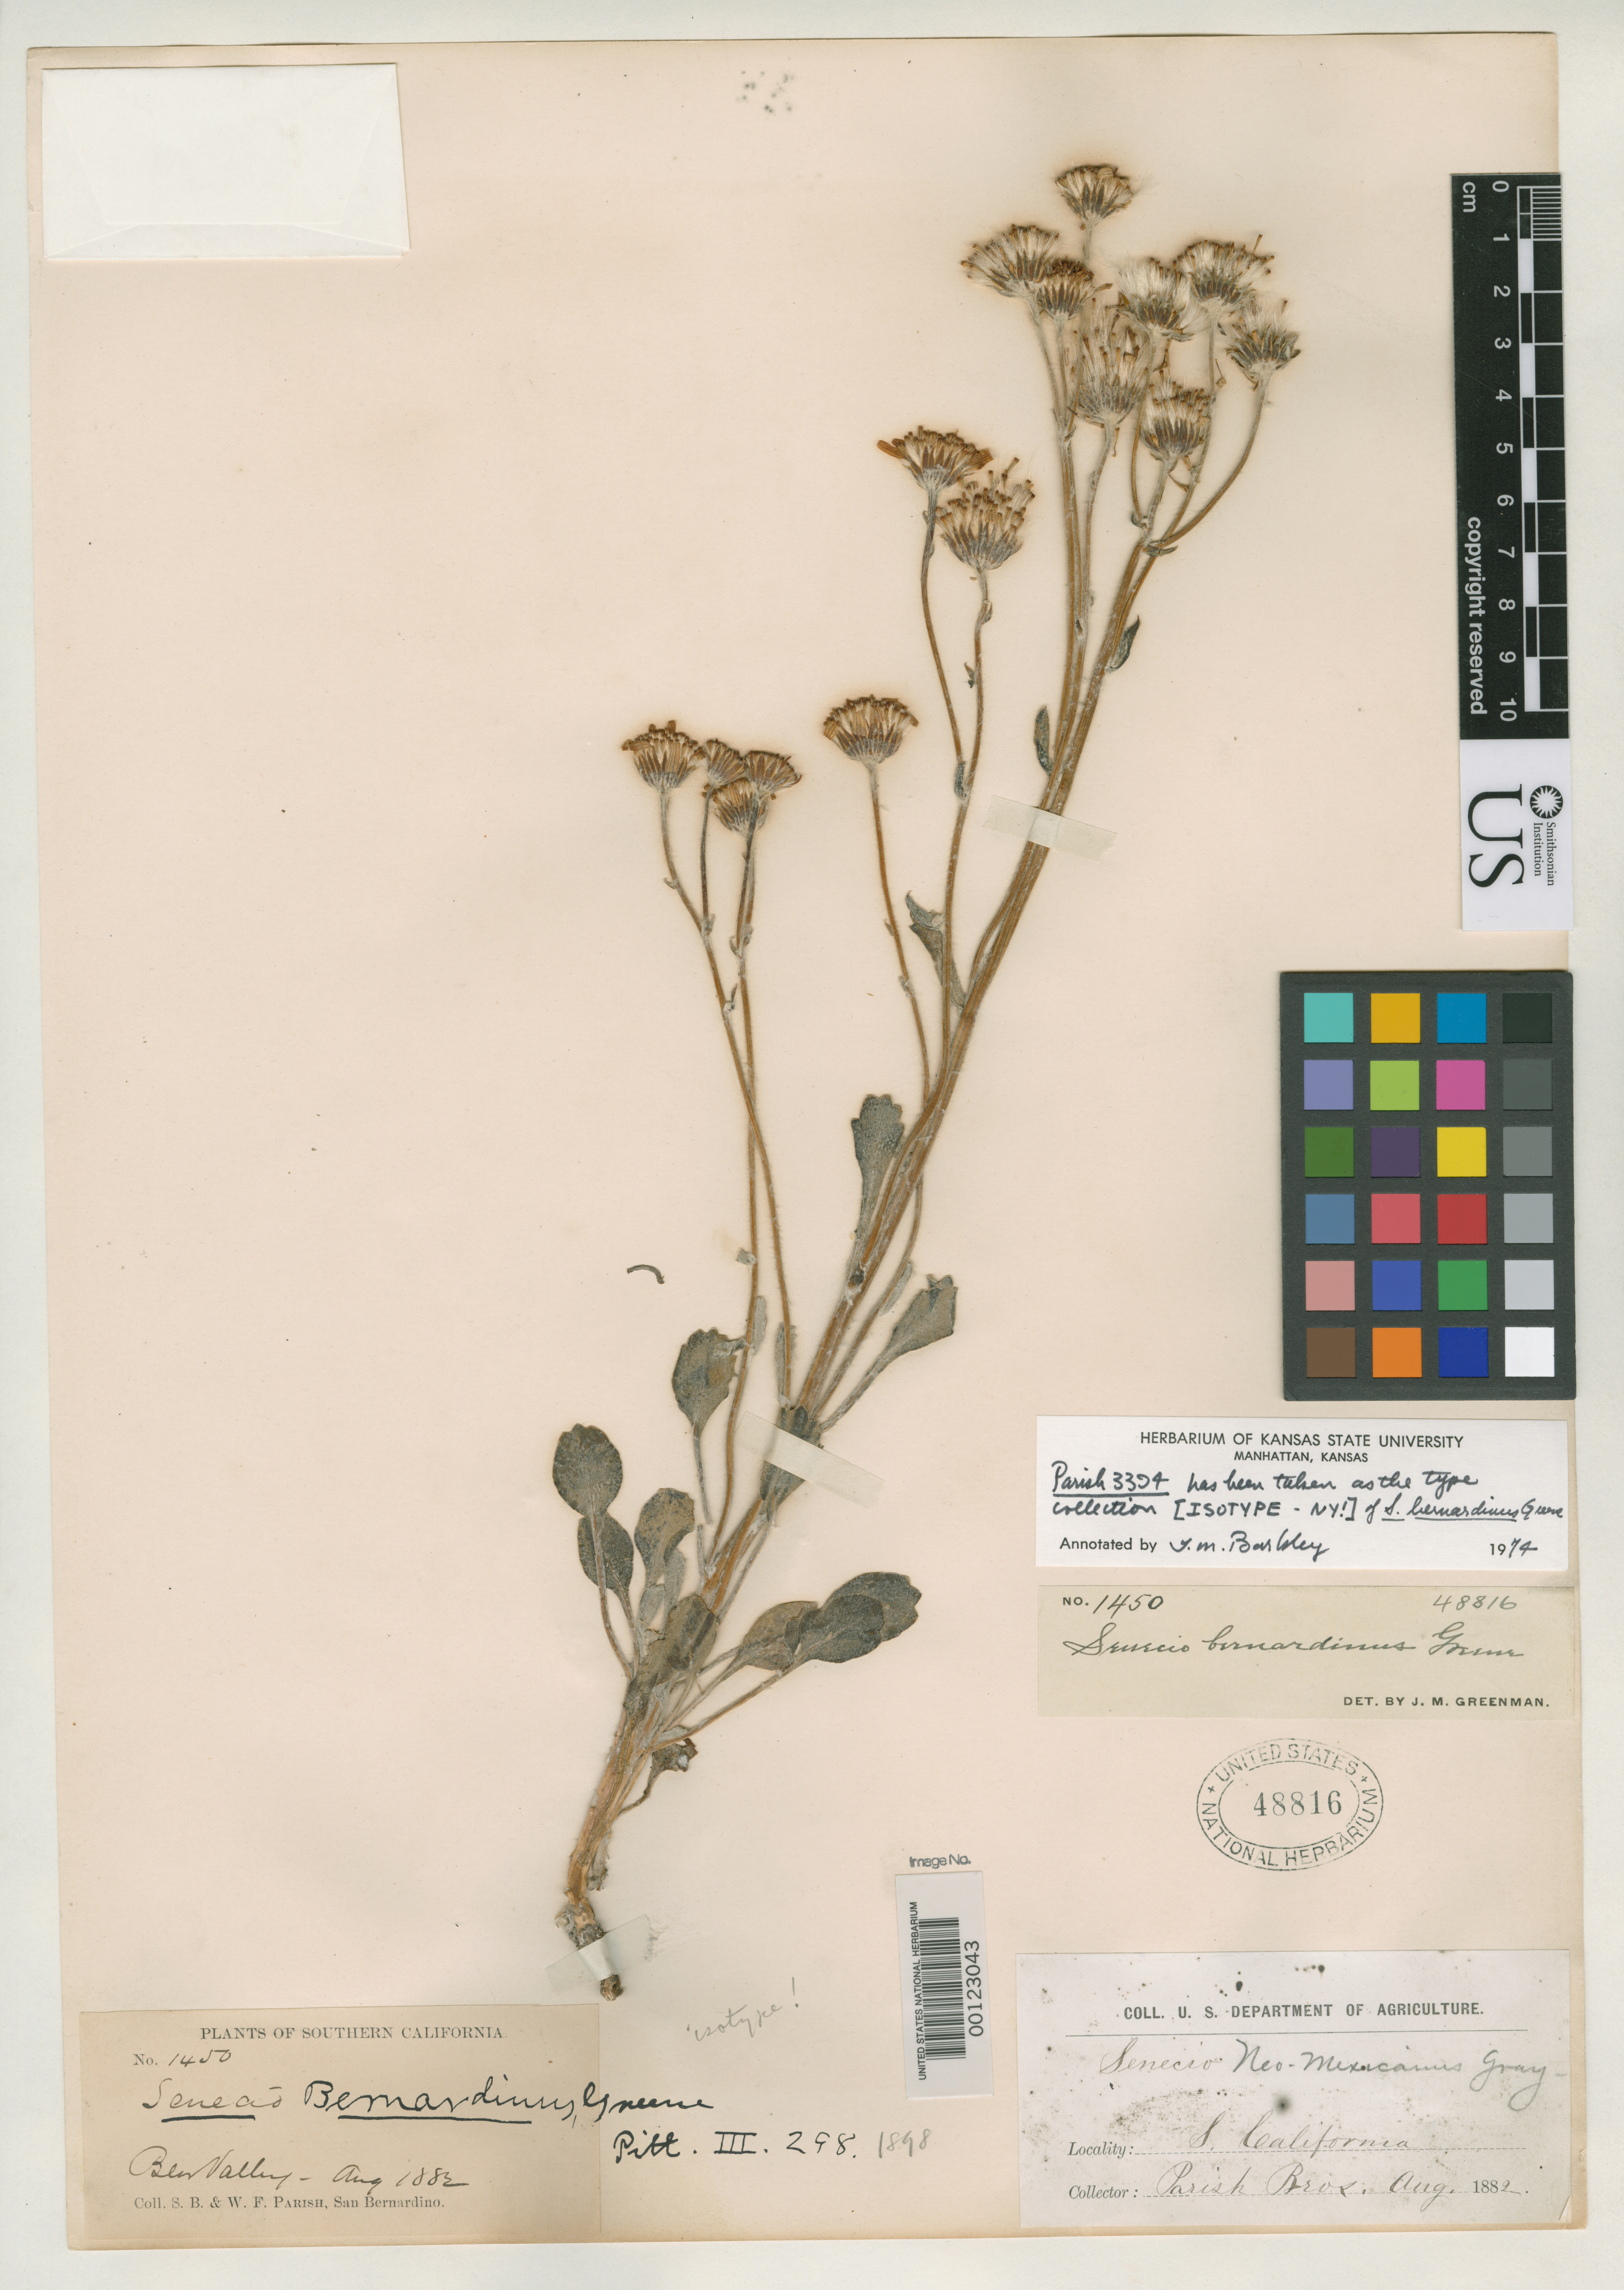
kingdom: Plantae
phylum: Tracheophyta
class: Magnoliopsida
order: Asterales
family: Asteraceae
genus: Senecio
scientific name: Senecio bernardinus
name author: Greene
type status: Isotype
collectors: S. B. Parish & W. F. Parish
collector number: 1450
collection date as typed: Aug 1882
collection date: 1882-08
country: United States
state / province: California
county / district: San Bernardino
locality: Banks of Santa Ana River.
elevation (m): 1981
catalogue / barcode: US 48816